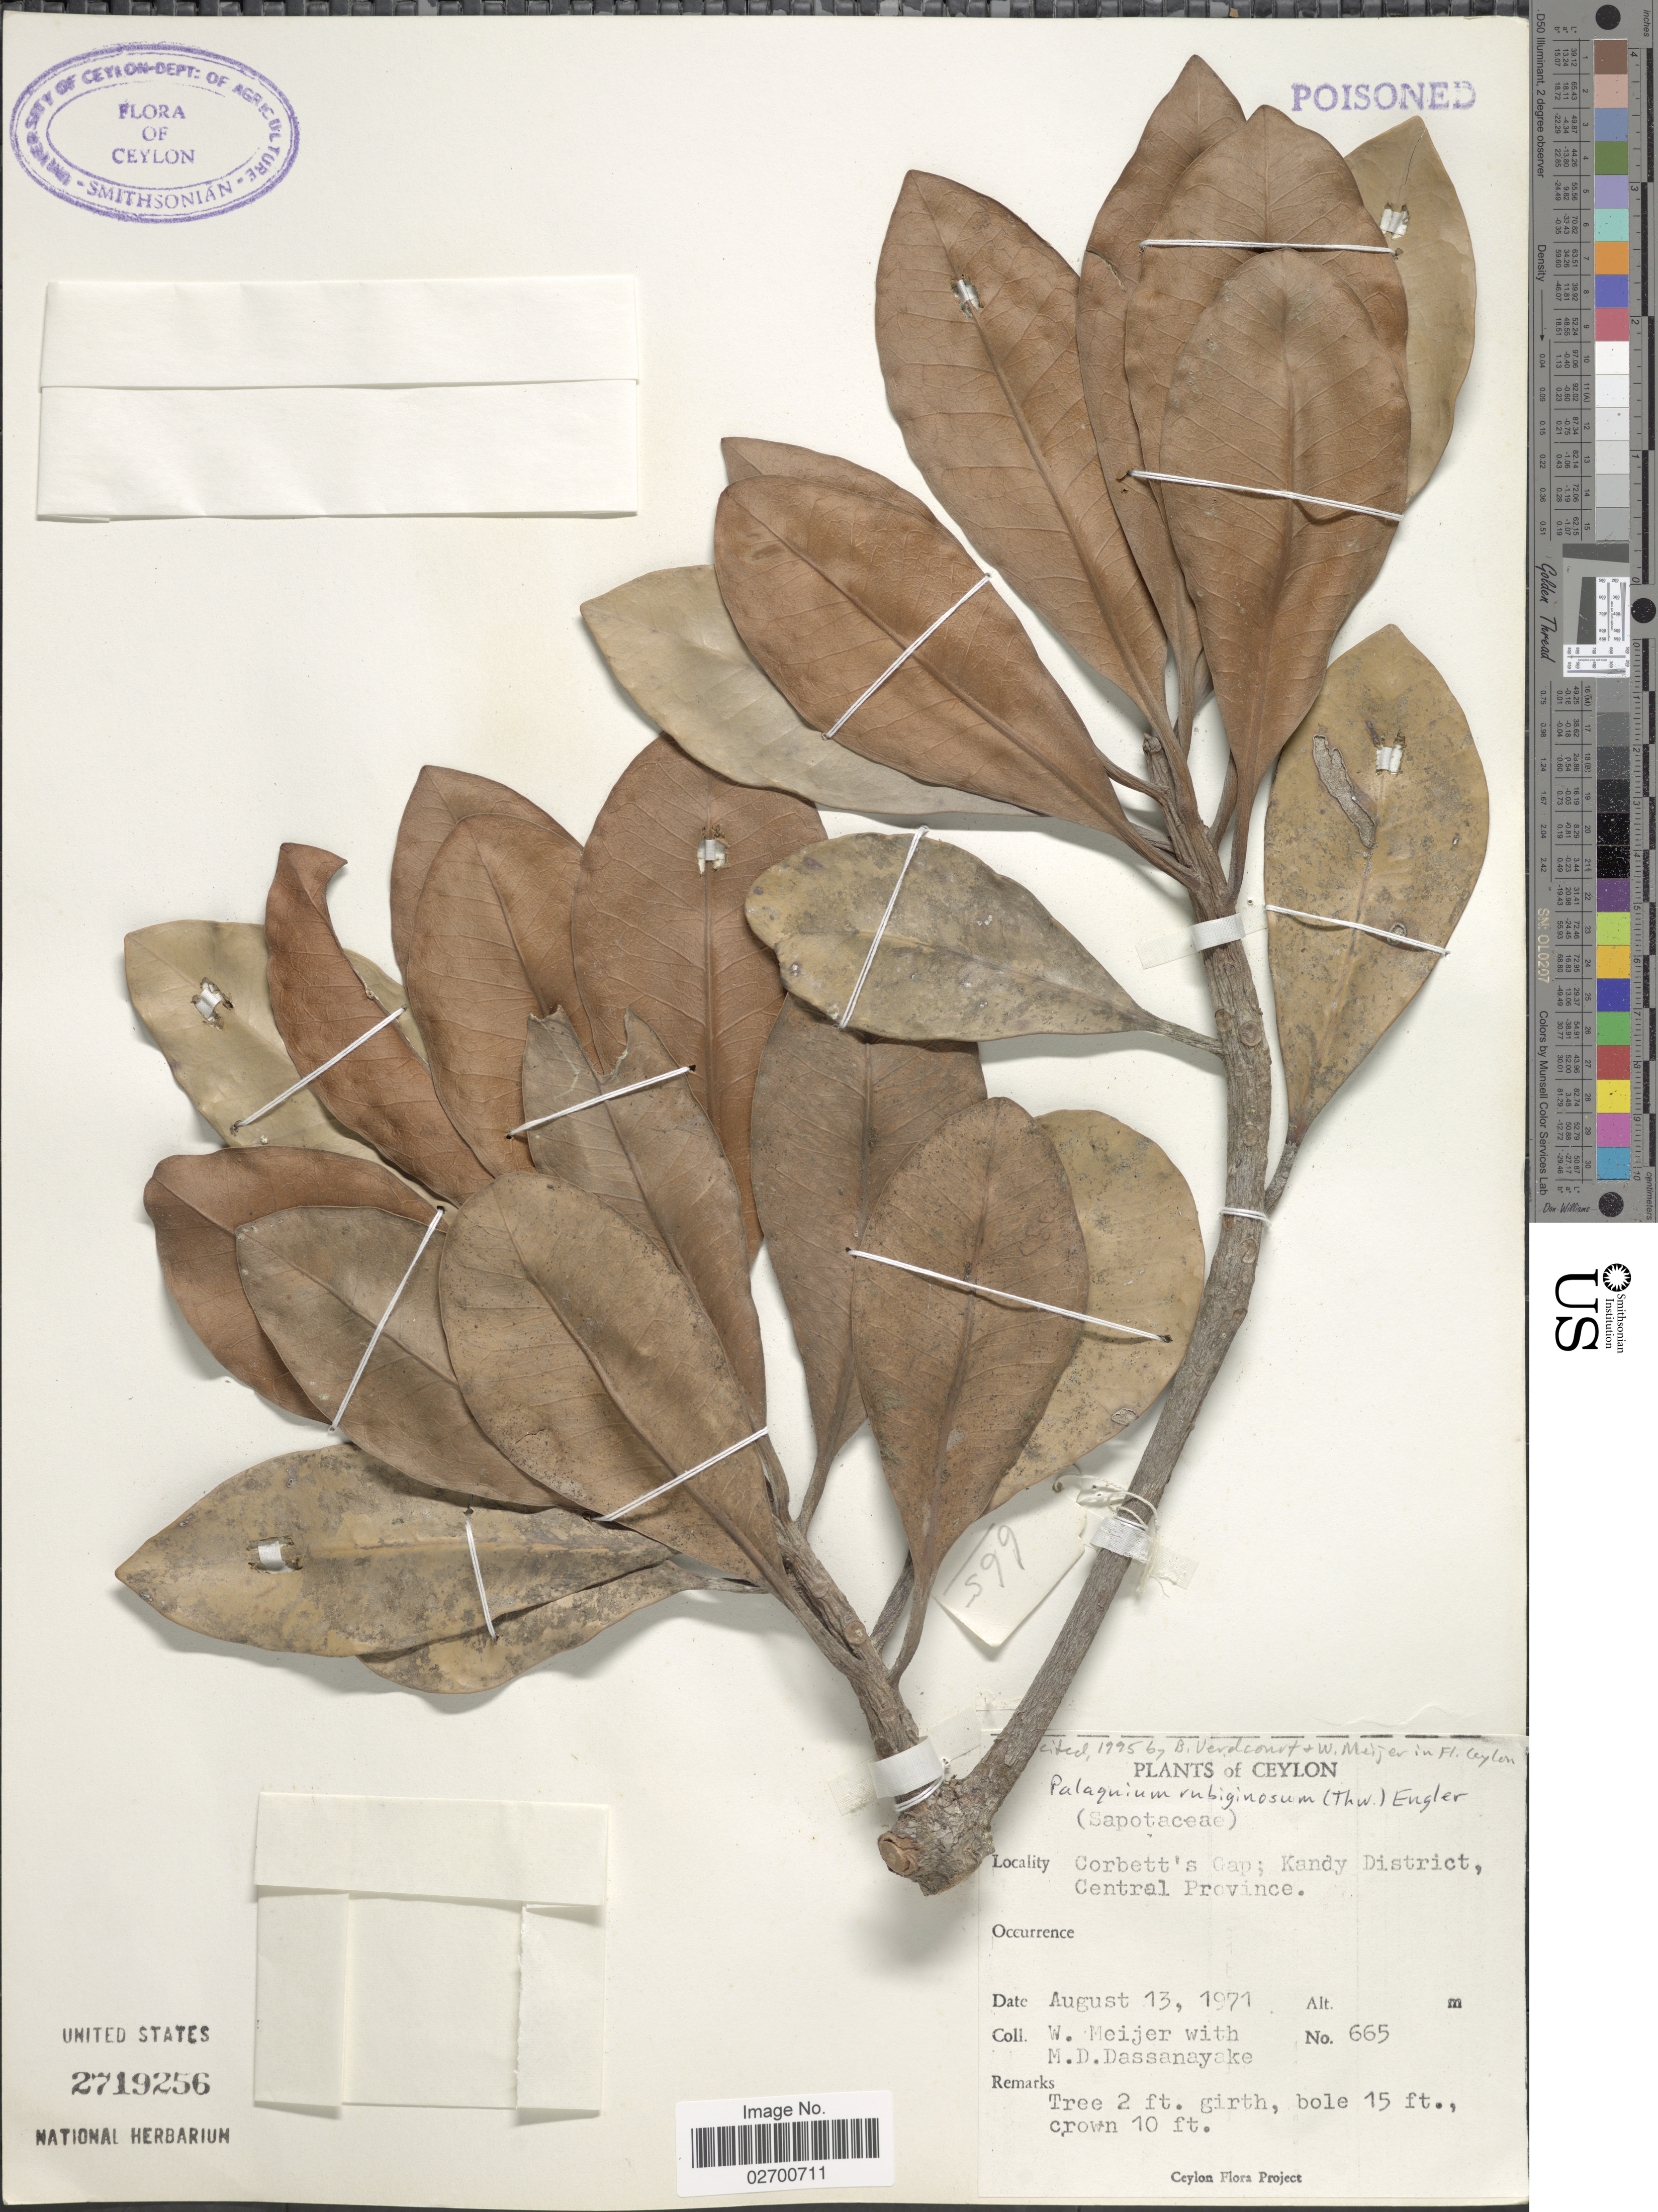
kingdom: Plantae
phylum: Tracheophyta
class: Magnoliopsida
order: Ericales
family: Sapotaceae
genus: Palaquium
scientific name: Palaquium rubiginosum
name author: (Thwaites) Engl.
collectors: W. Meijer & M. D. Dassanayake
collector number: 665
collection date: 1971-08-13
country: Sri Lanka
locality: Ceylon, Corbett's Gap; Kandy District, Central Province.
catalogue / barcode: US 2719256